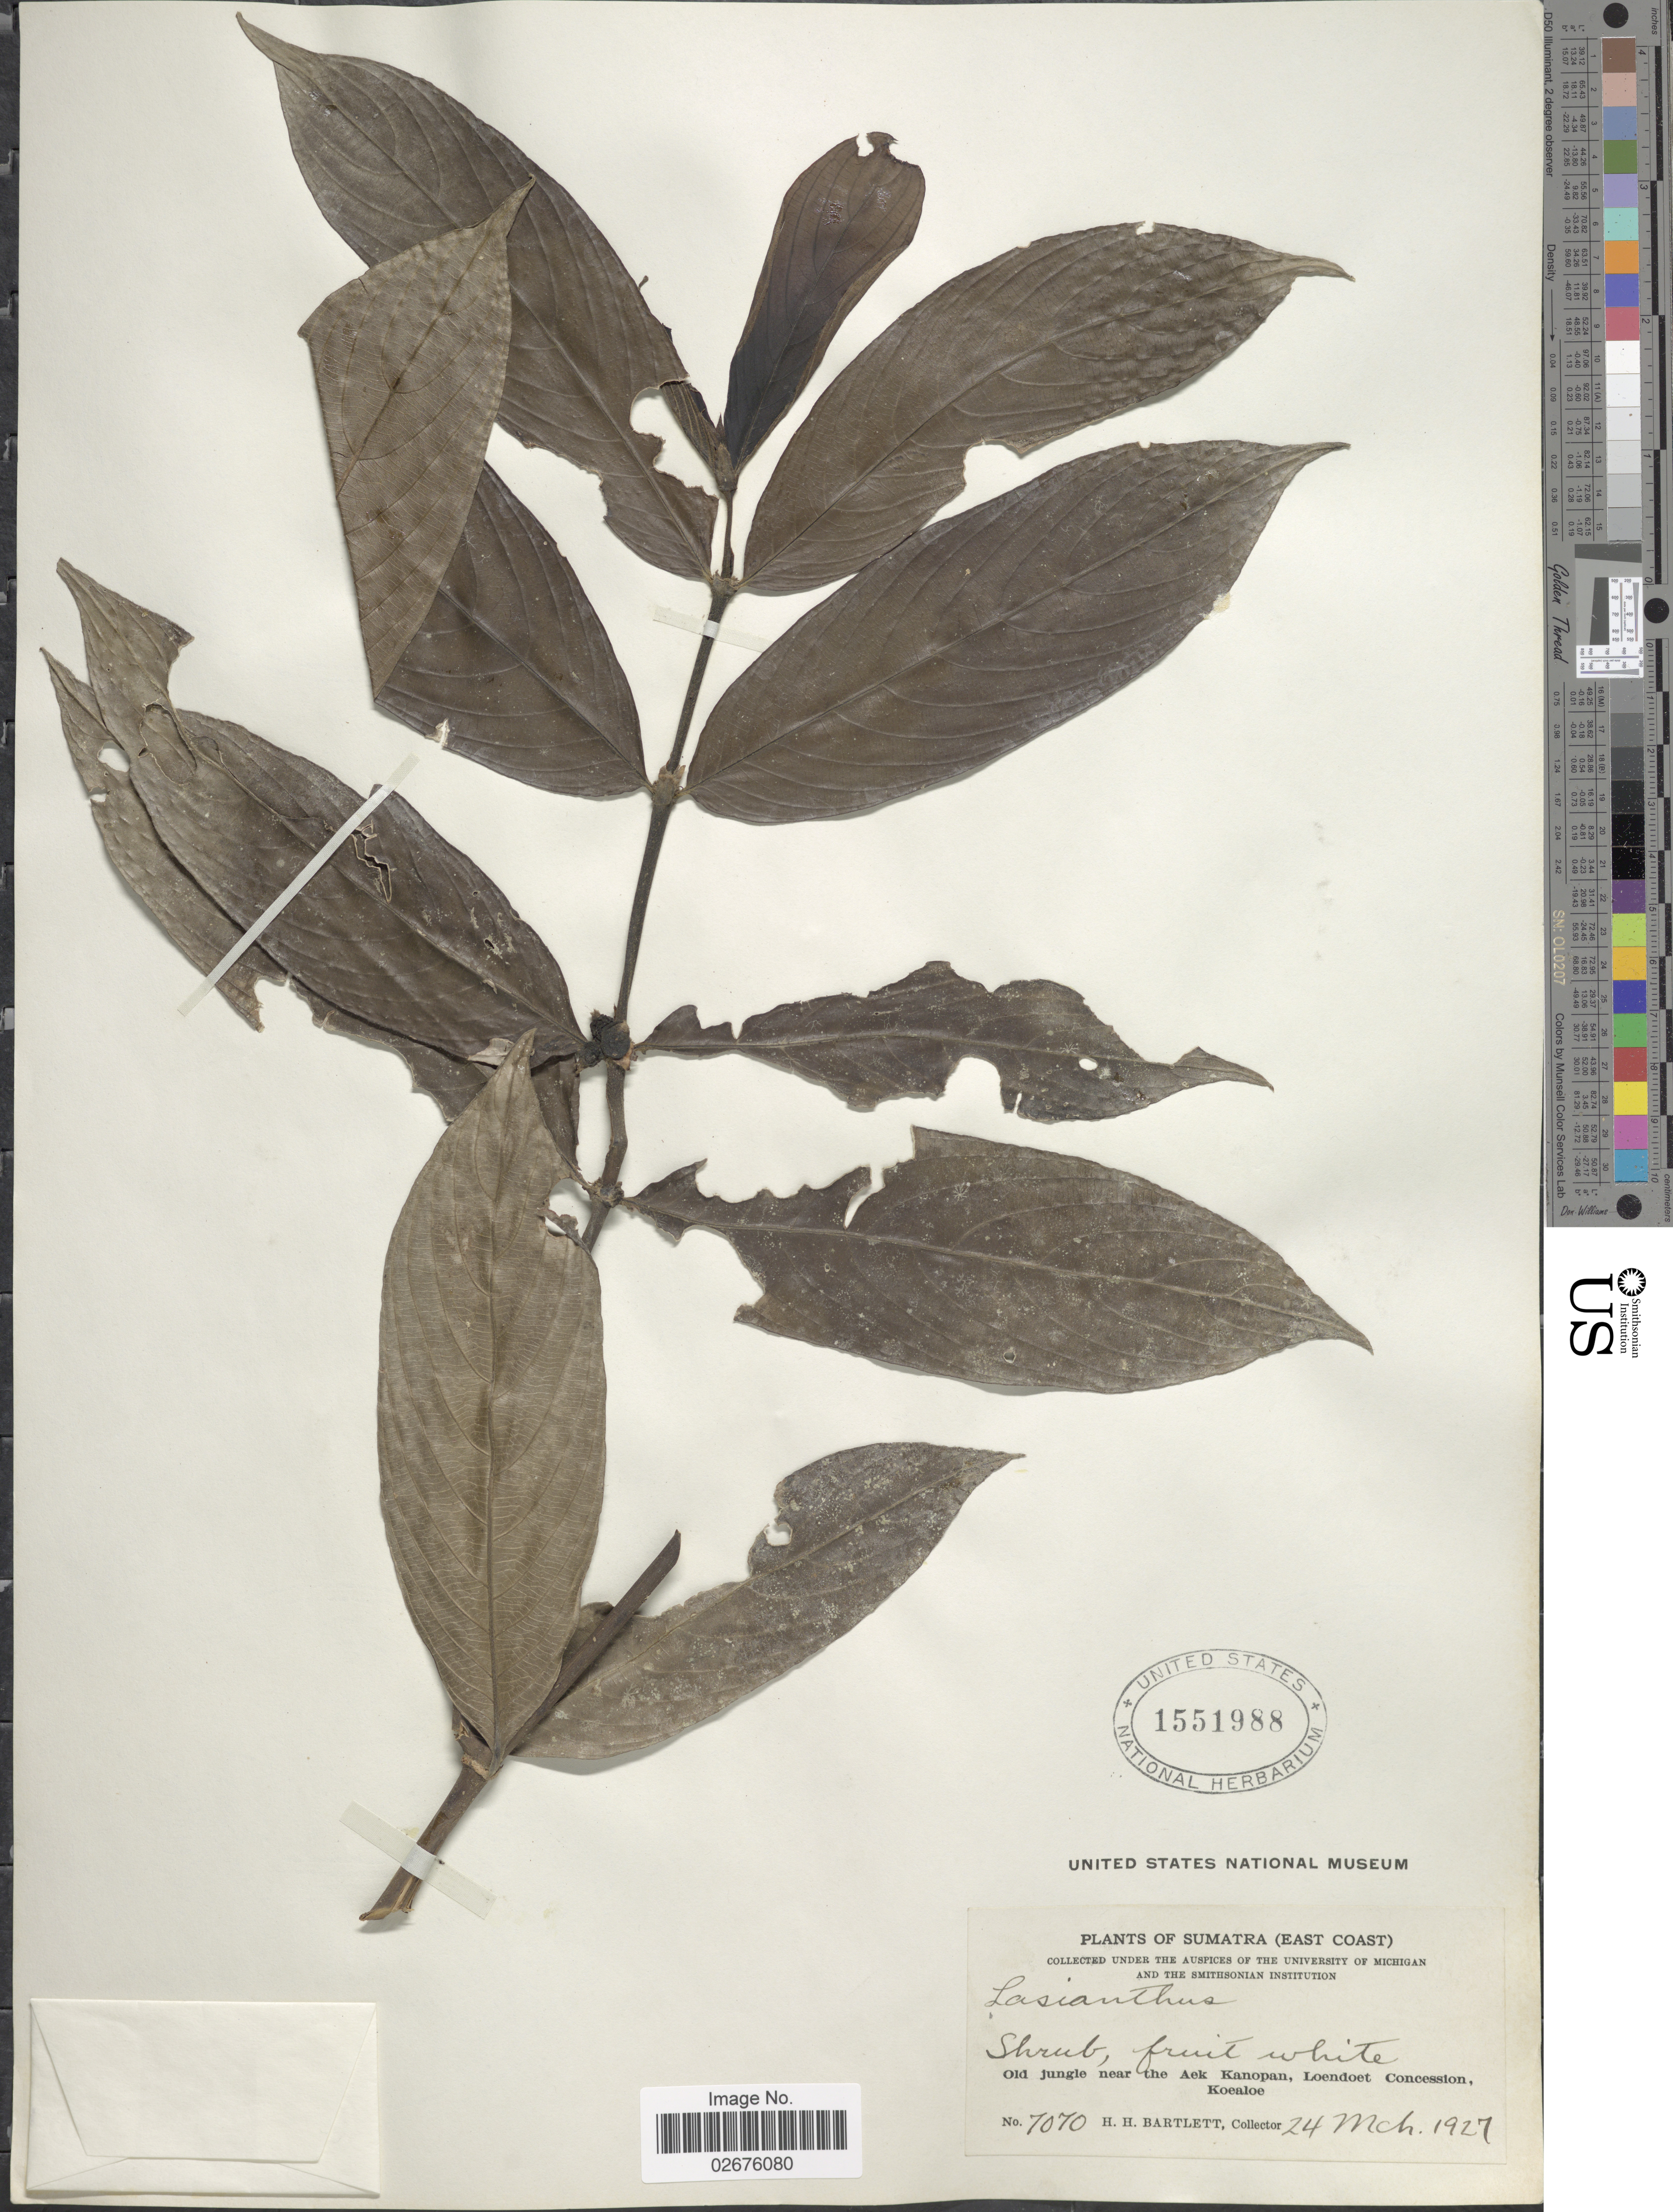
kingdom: Plantae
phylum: Tracheophyta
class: Magnoliopsida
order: Gentianales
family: Rubiaceae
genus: Lasianthus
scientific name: Lasianthus sp.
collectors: H. H. Bartlett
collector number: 7070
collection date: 1927-03-24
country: Indonesia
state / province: Sumatra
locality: (East Coast). Old jungle near the Aek Kanopan, Loendoet Concession, Koealoe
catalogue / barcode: US 1551988